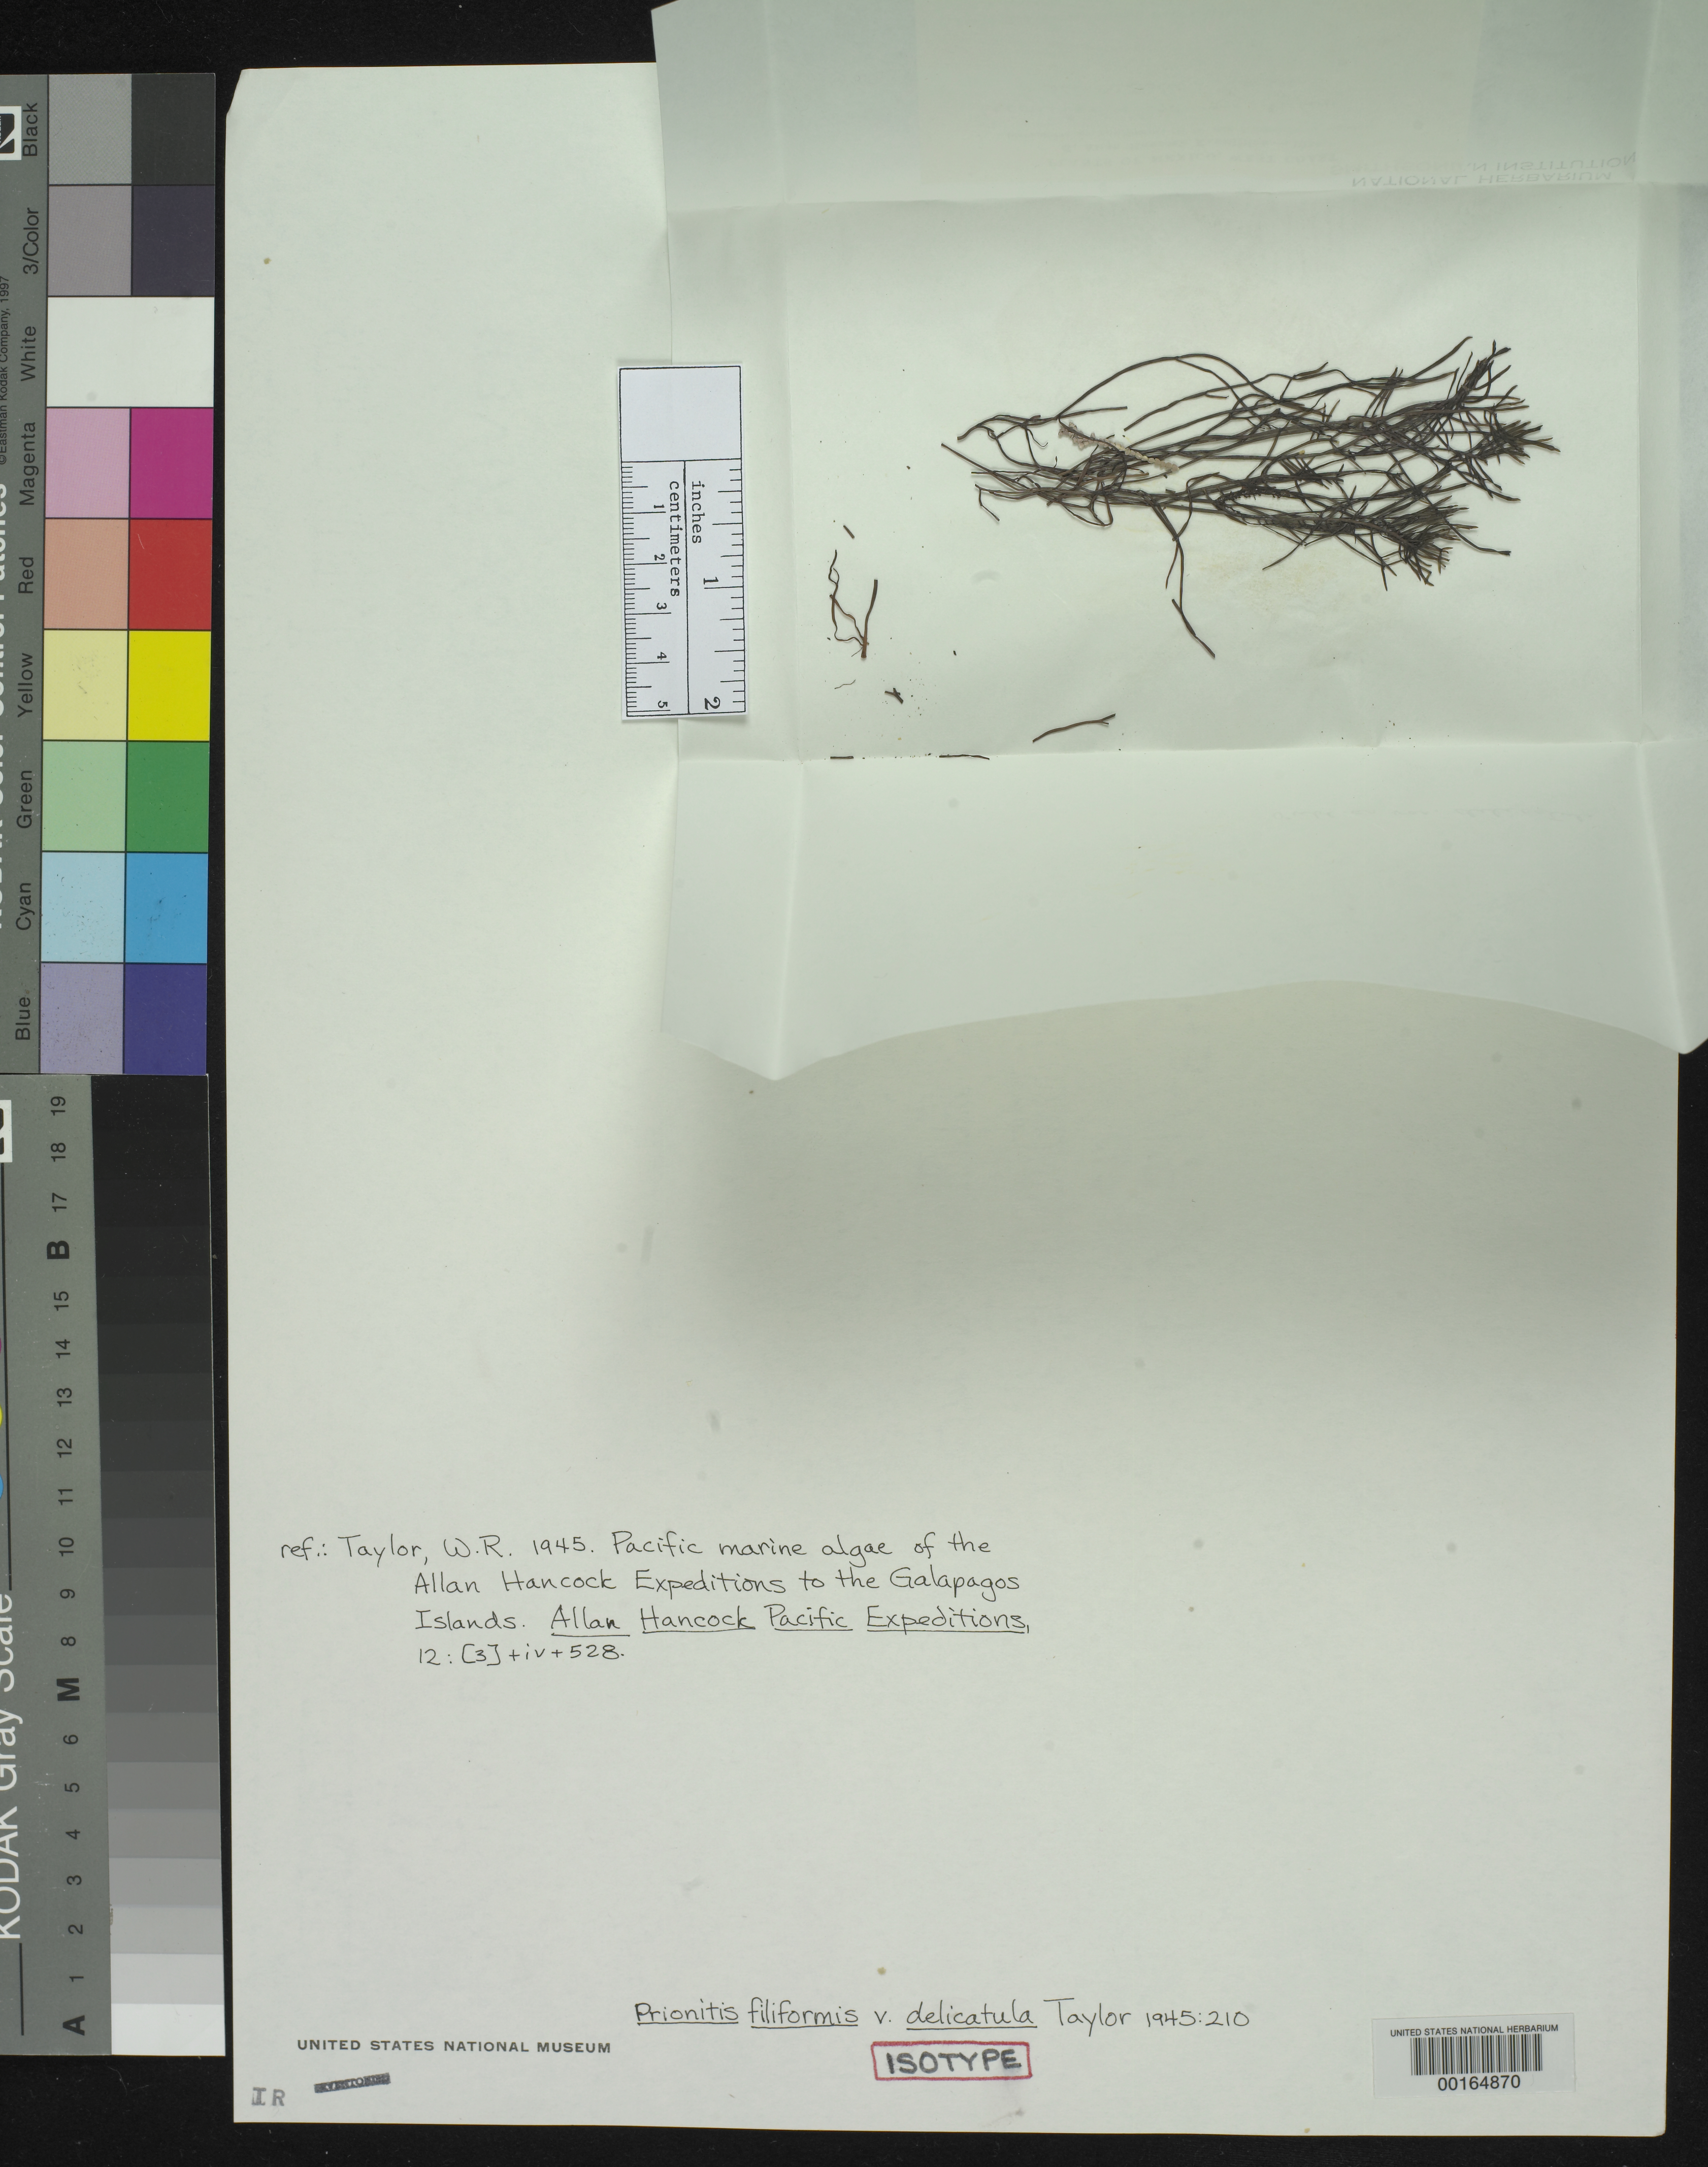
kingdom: Plantae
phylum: Rhodophyta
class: Florideophyceae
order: Cryptonemiales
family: Cryptonemiaceae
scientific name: Prionitis filiformis var. delicatula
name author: W.R. Taylor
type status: Isotype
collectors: W. R. Taylor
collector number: WRT 34-637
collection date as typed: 10 Mar 1934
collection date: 1934-03-10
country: Mexico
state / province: Baja California Norte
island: Isla Cedros (Cerros)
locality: South Bay.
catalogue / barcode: US 83131